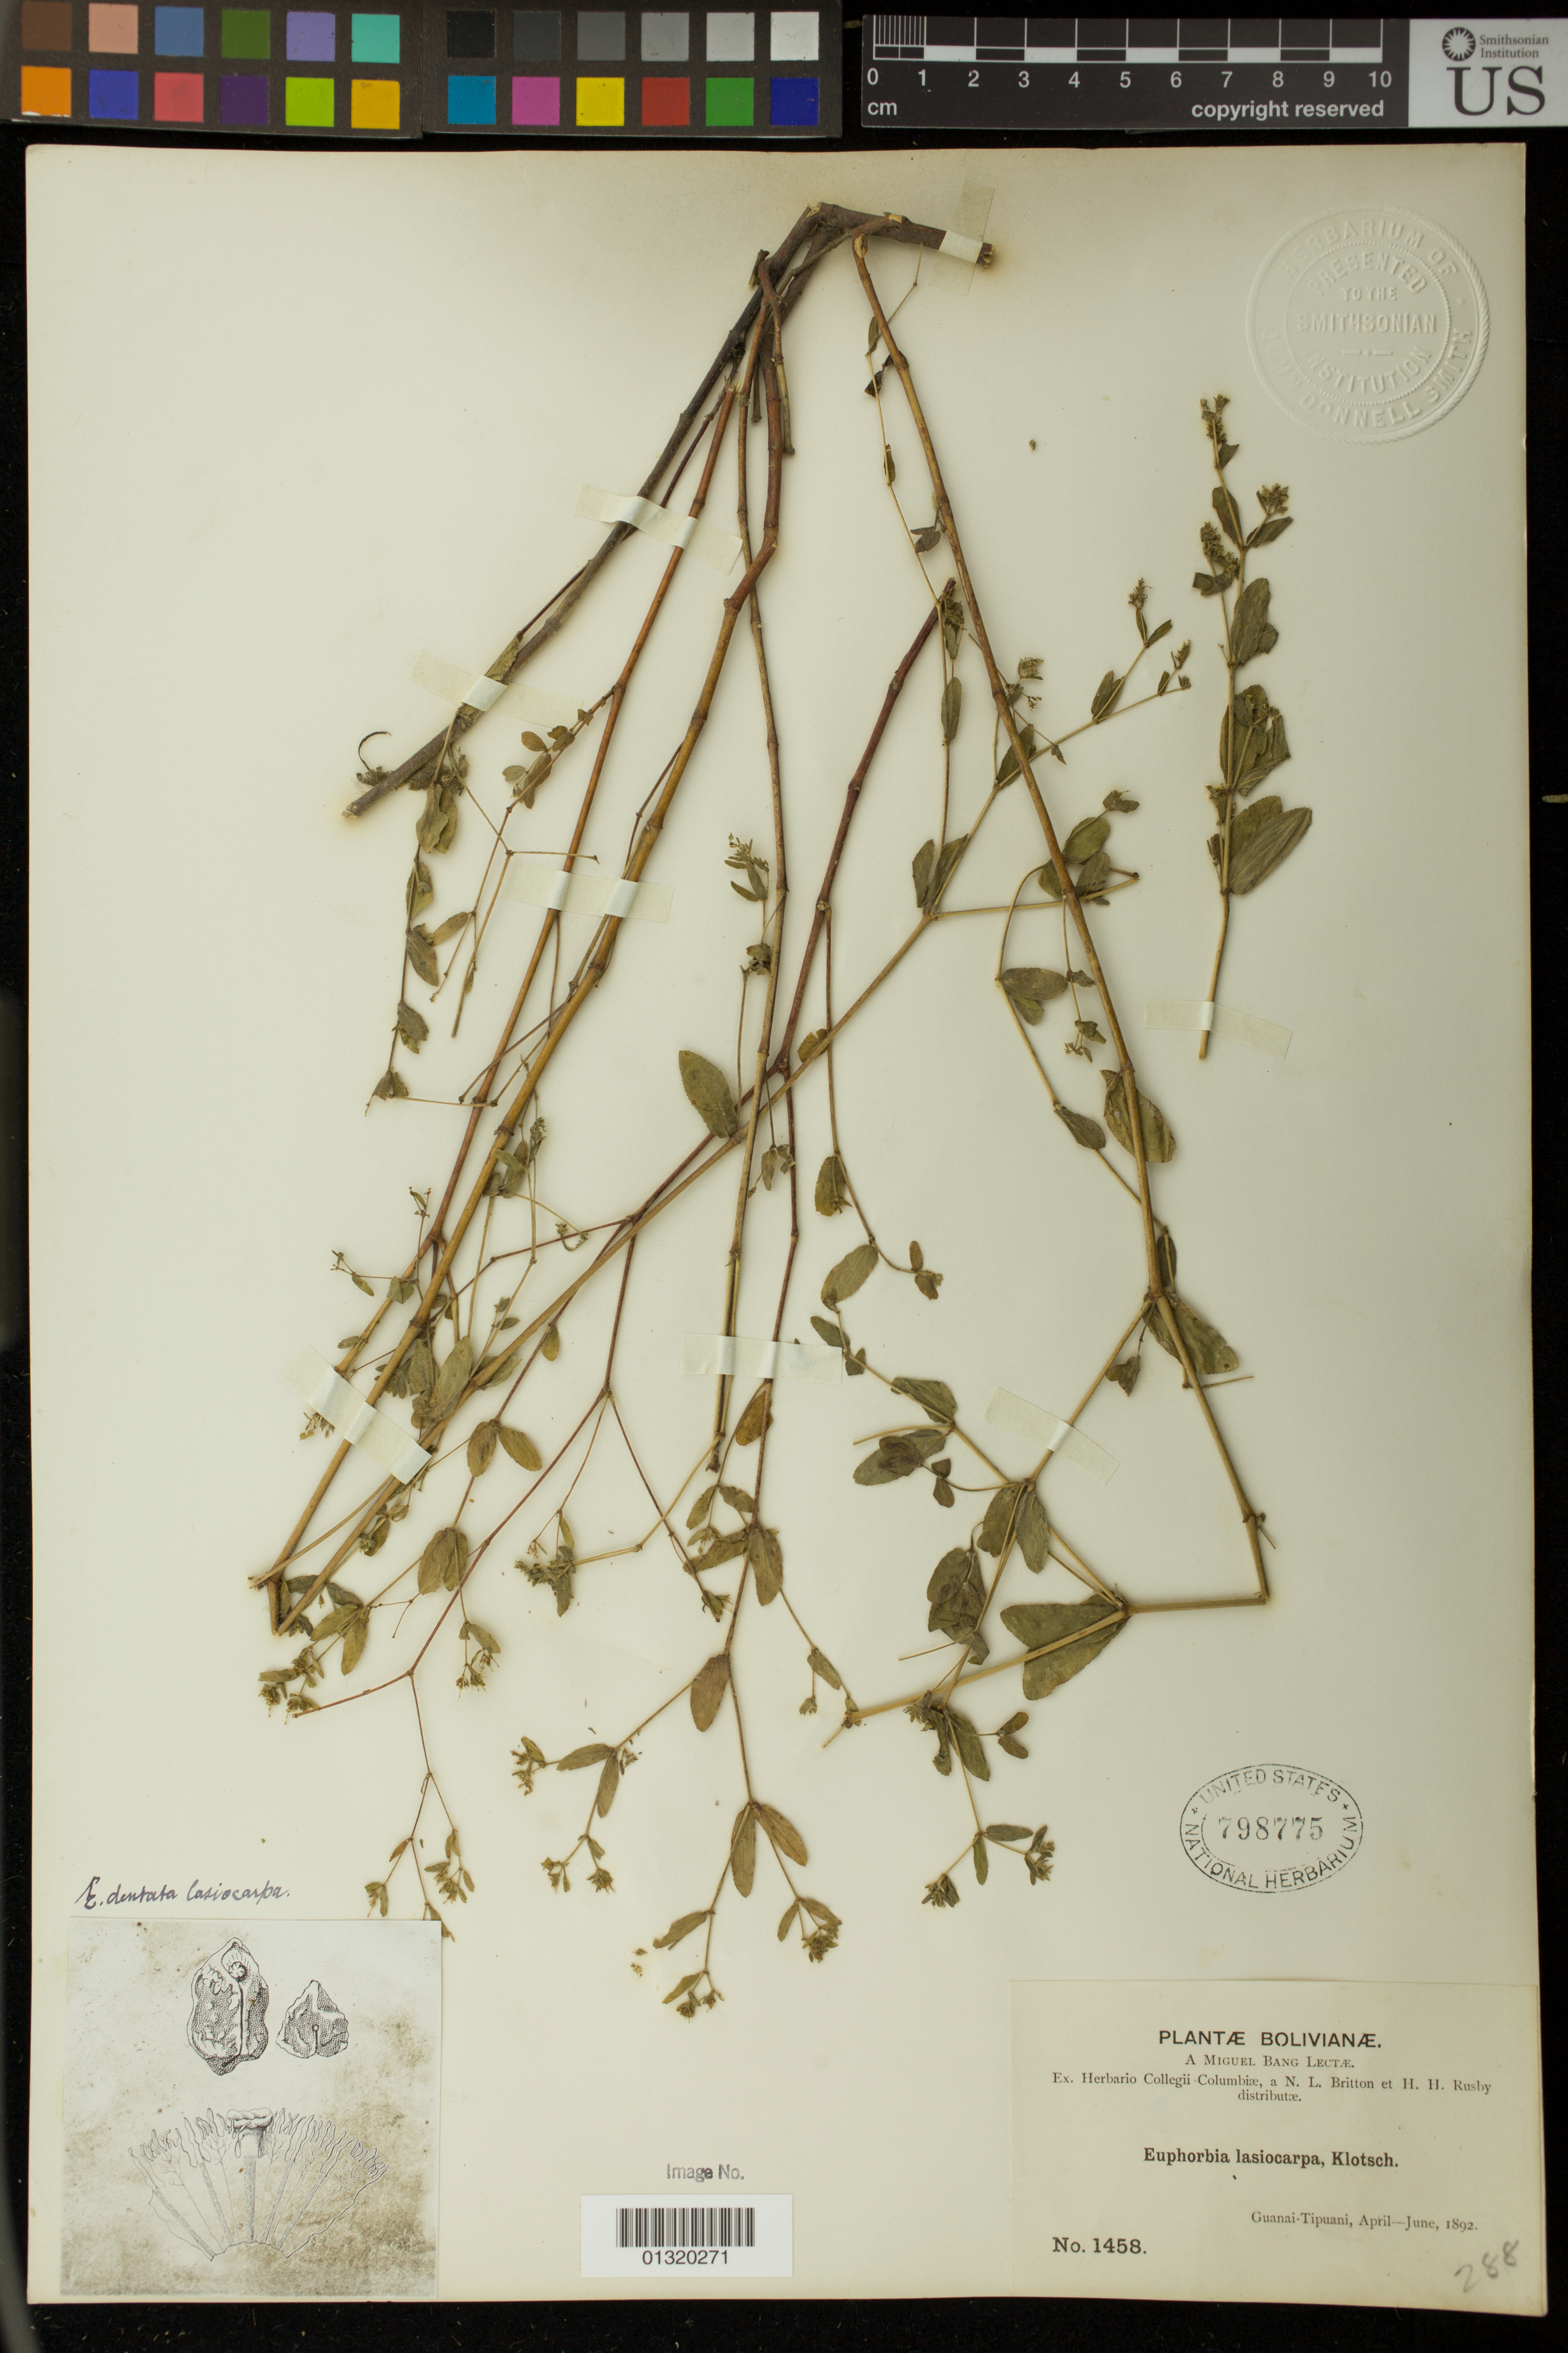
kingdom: Plantae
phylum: Tracheophyta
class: Magnoliopsida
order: Malpighiales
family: Euphorbiaceae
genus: Euphorbia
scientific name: Euphorbia lasiocarpa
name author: Klotzsch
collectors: M. Bang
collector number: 1458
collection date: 1892-04/1892-06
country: Bolivia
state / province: La Paz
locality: Guanai-Tipuani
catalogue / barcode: US 798775